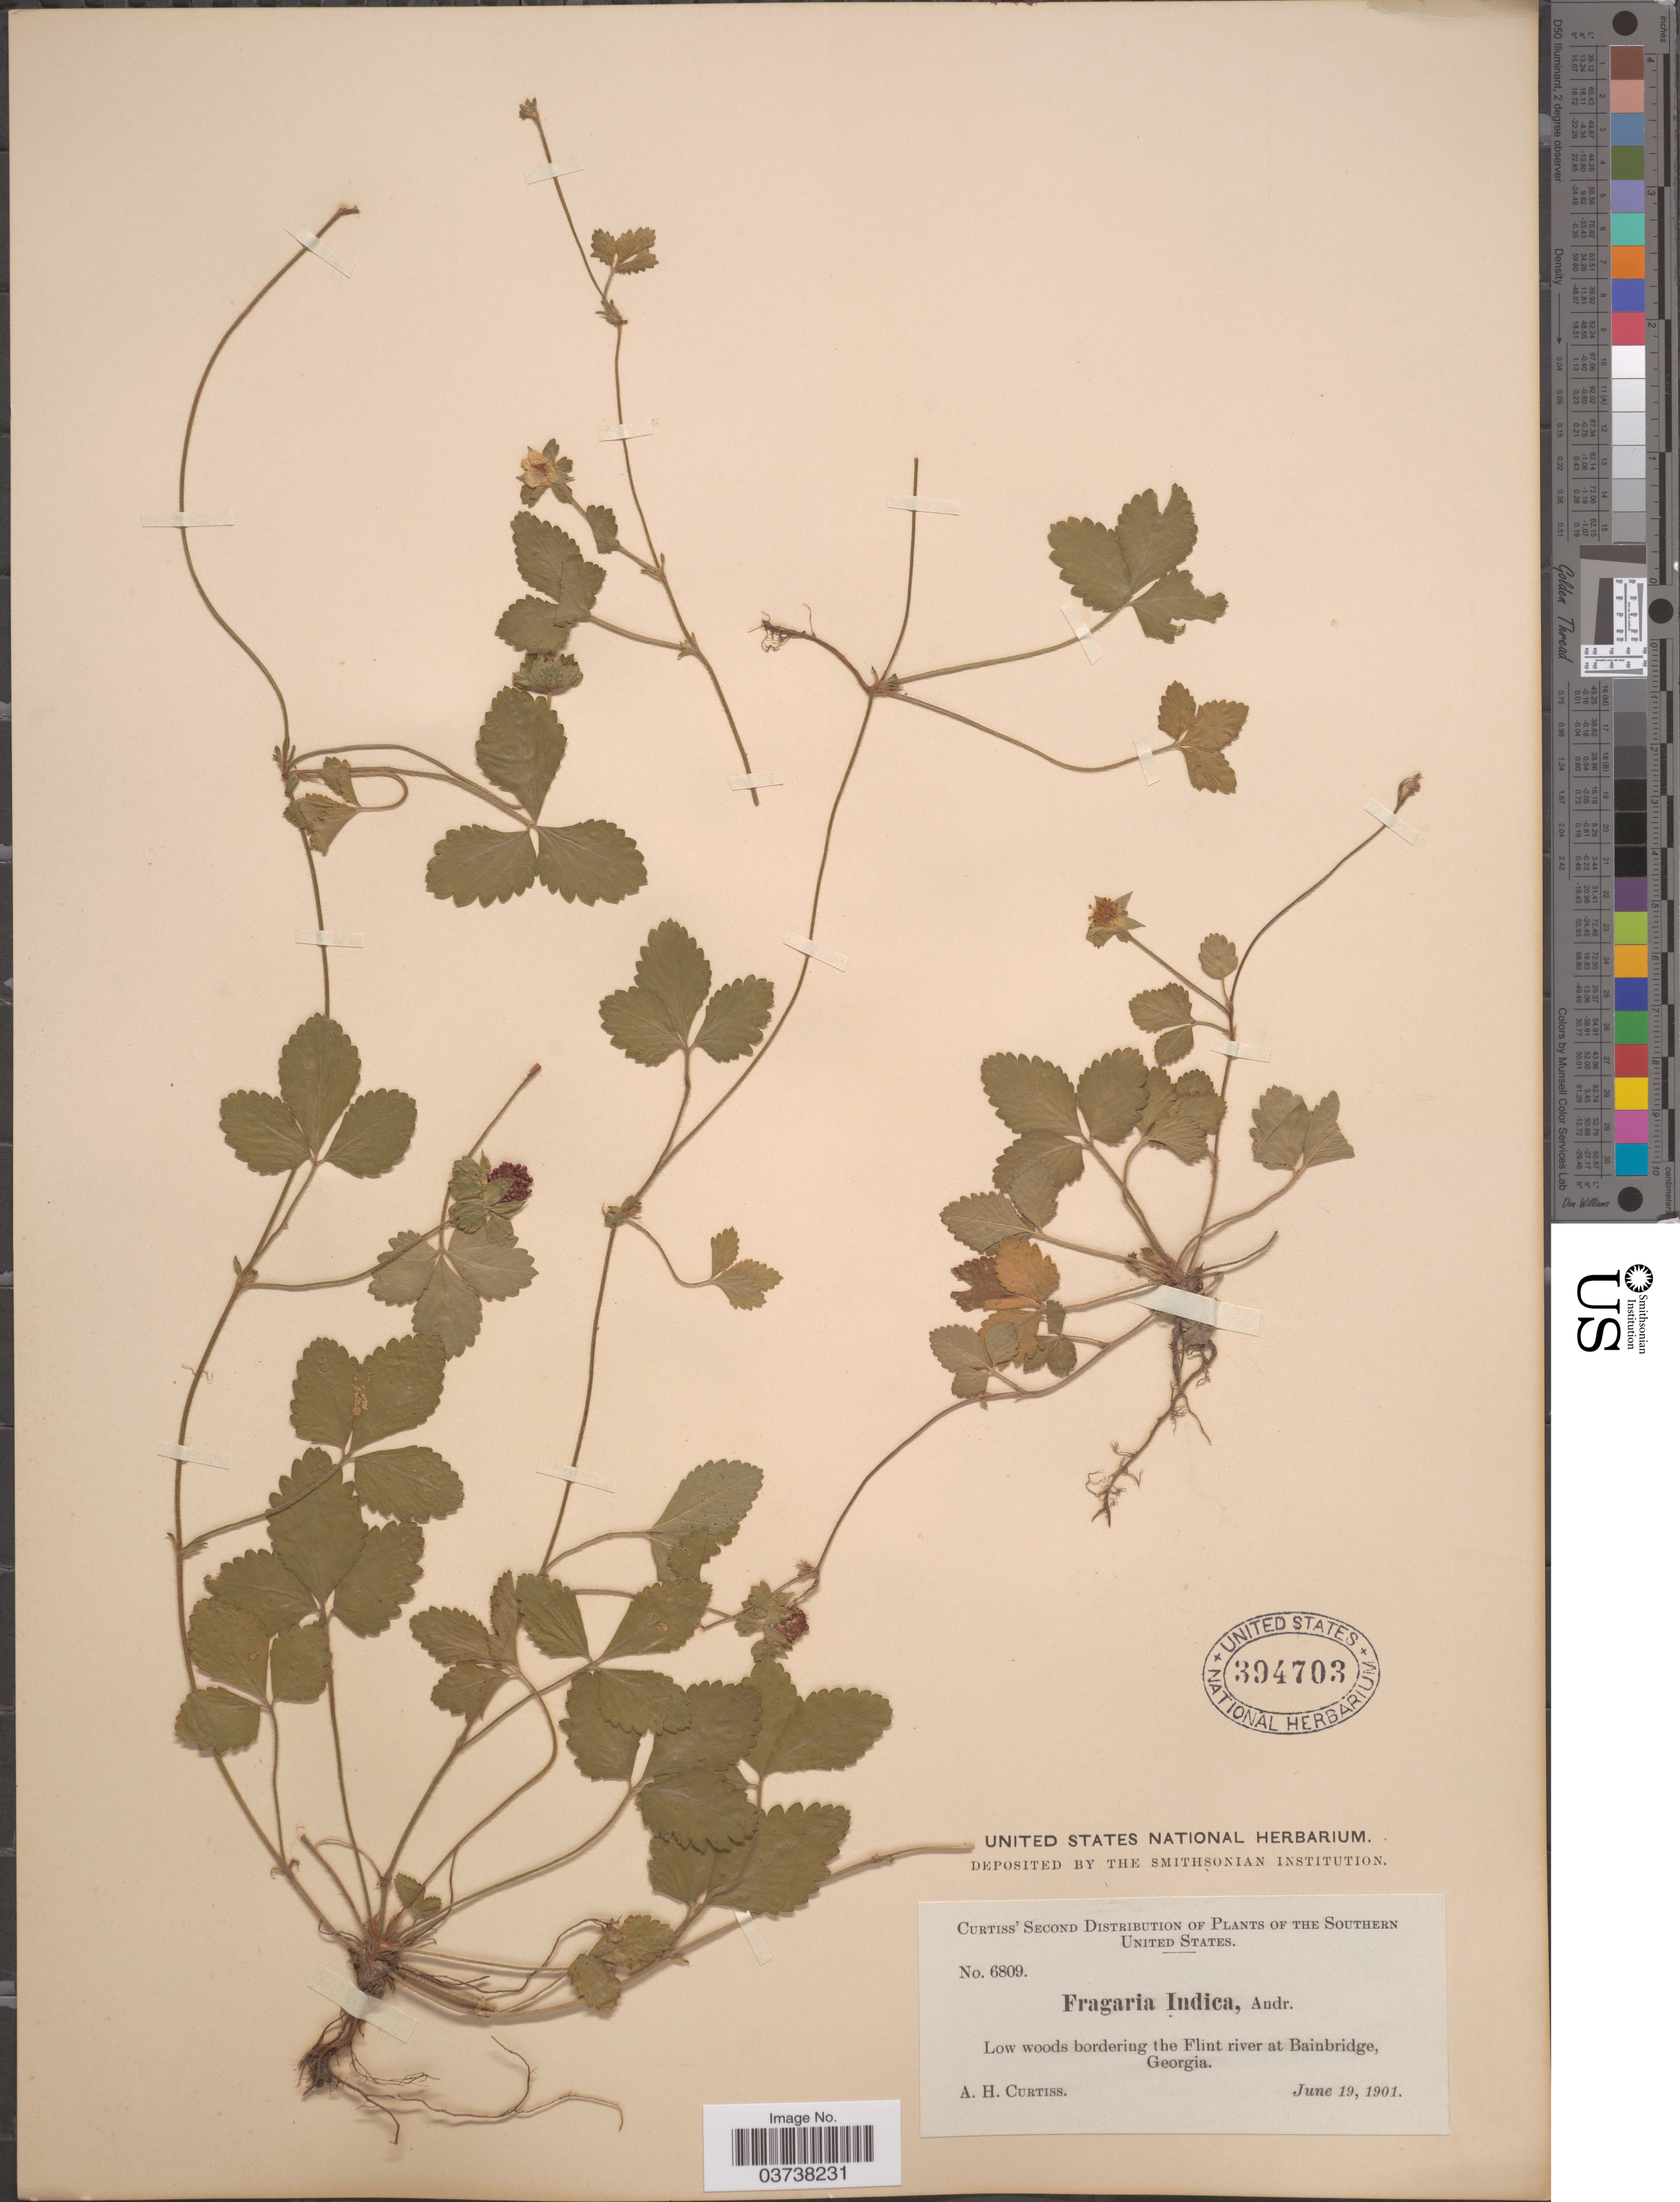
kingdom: Plantae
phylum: Tracheophyta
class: Magnoliopsida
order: Rosales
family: Rosaceae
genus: Potentilla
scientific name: Potentilla indica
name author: (Andrews) Th. Wolf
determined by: Strong, Mark T., (BOT), Smithsonian Institution - National Museum of Natural History (UNITED STATES)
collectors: A. H. Curtiss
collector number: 6809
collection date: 1901-06-19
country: United States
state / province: Georgia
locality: The Southern United States. Low woods bordering the Flint river at Bainbridge.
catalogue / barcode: US 394703